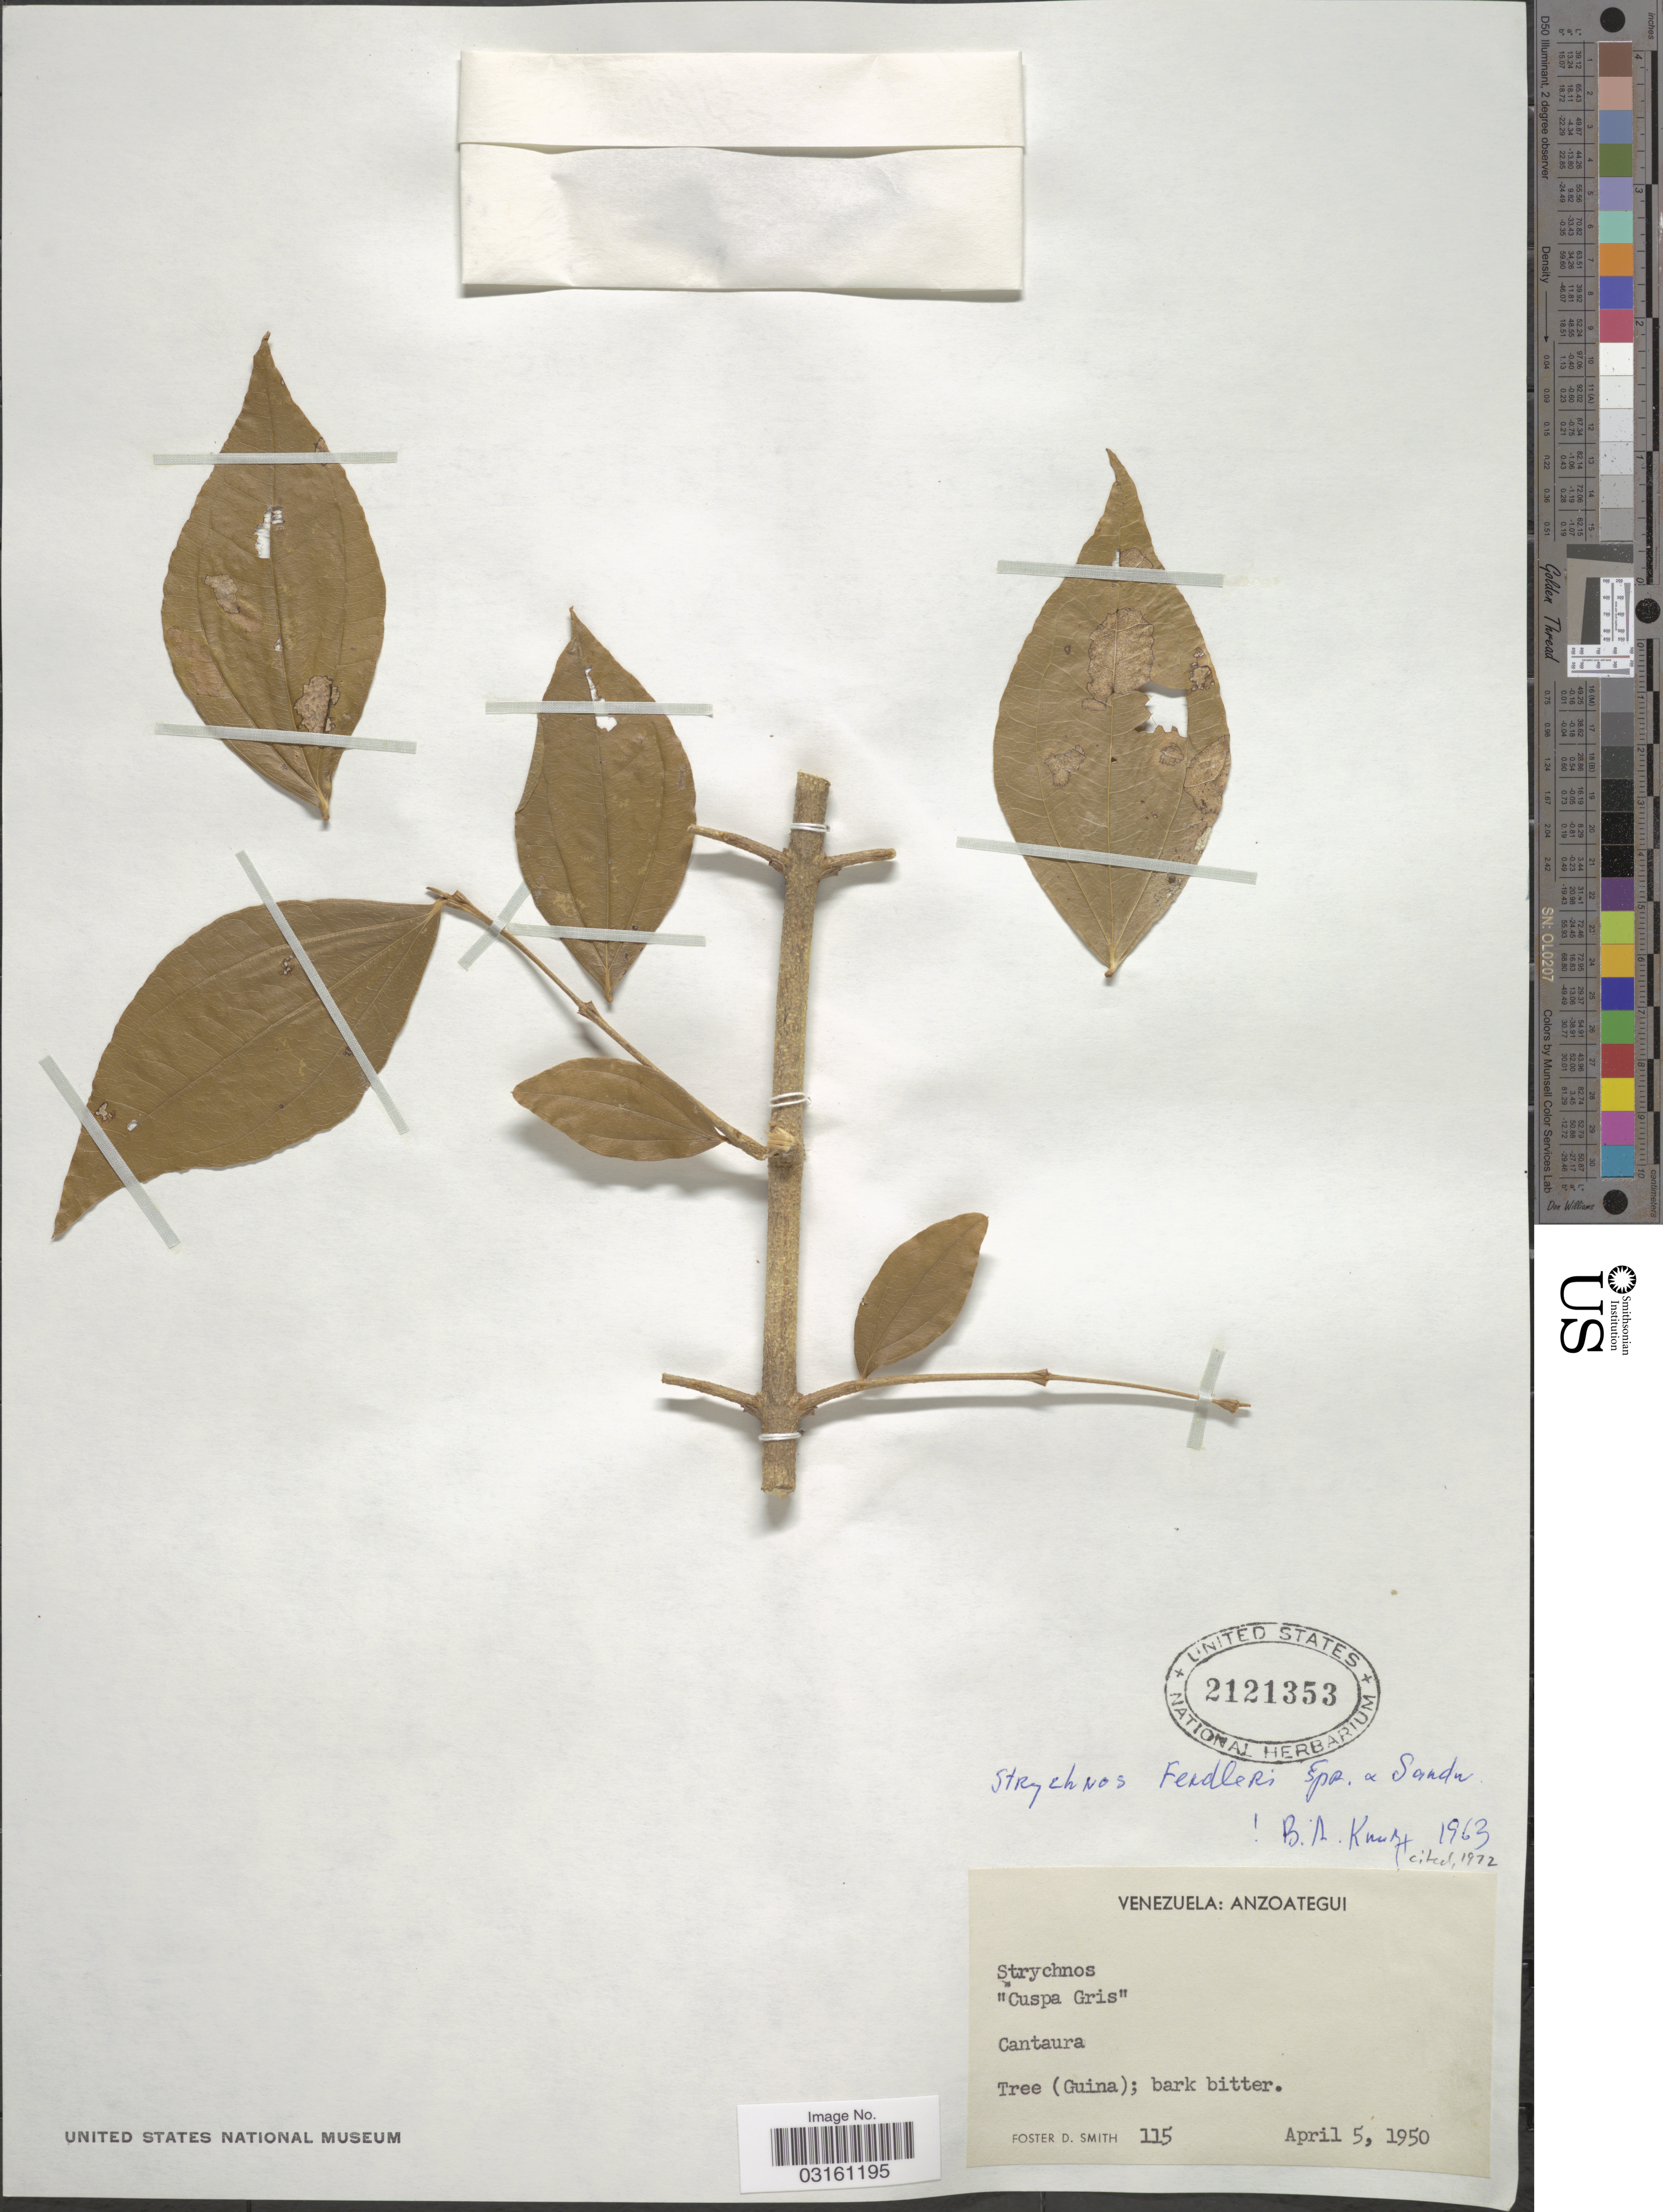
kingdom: Plantae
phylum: Tracheophyta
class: Magnoliopsida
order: Gentianales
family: Loganiaceae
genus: Strychnos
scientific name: Strychnos fendleri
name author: Sprague & Sandwith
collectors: F. Smith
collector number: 115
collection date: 1950-04-05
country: Venezuela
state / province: Anzoategui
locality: Cantaura.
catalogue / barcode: US 2121353